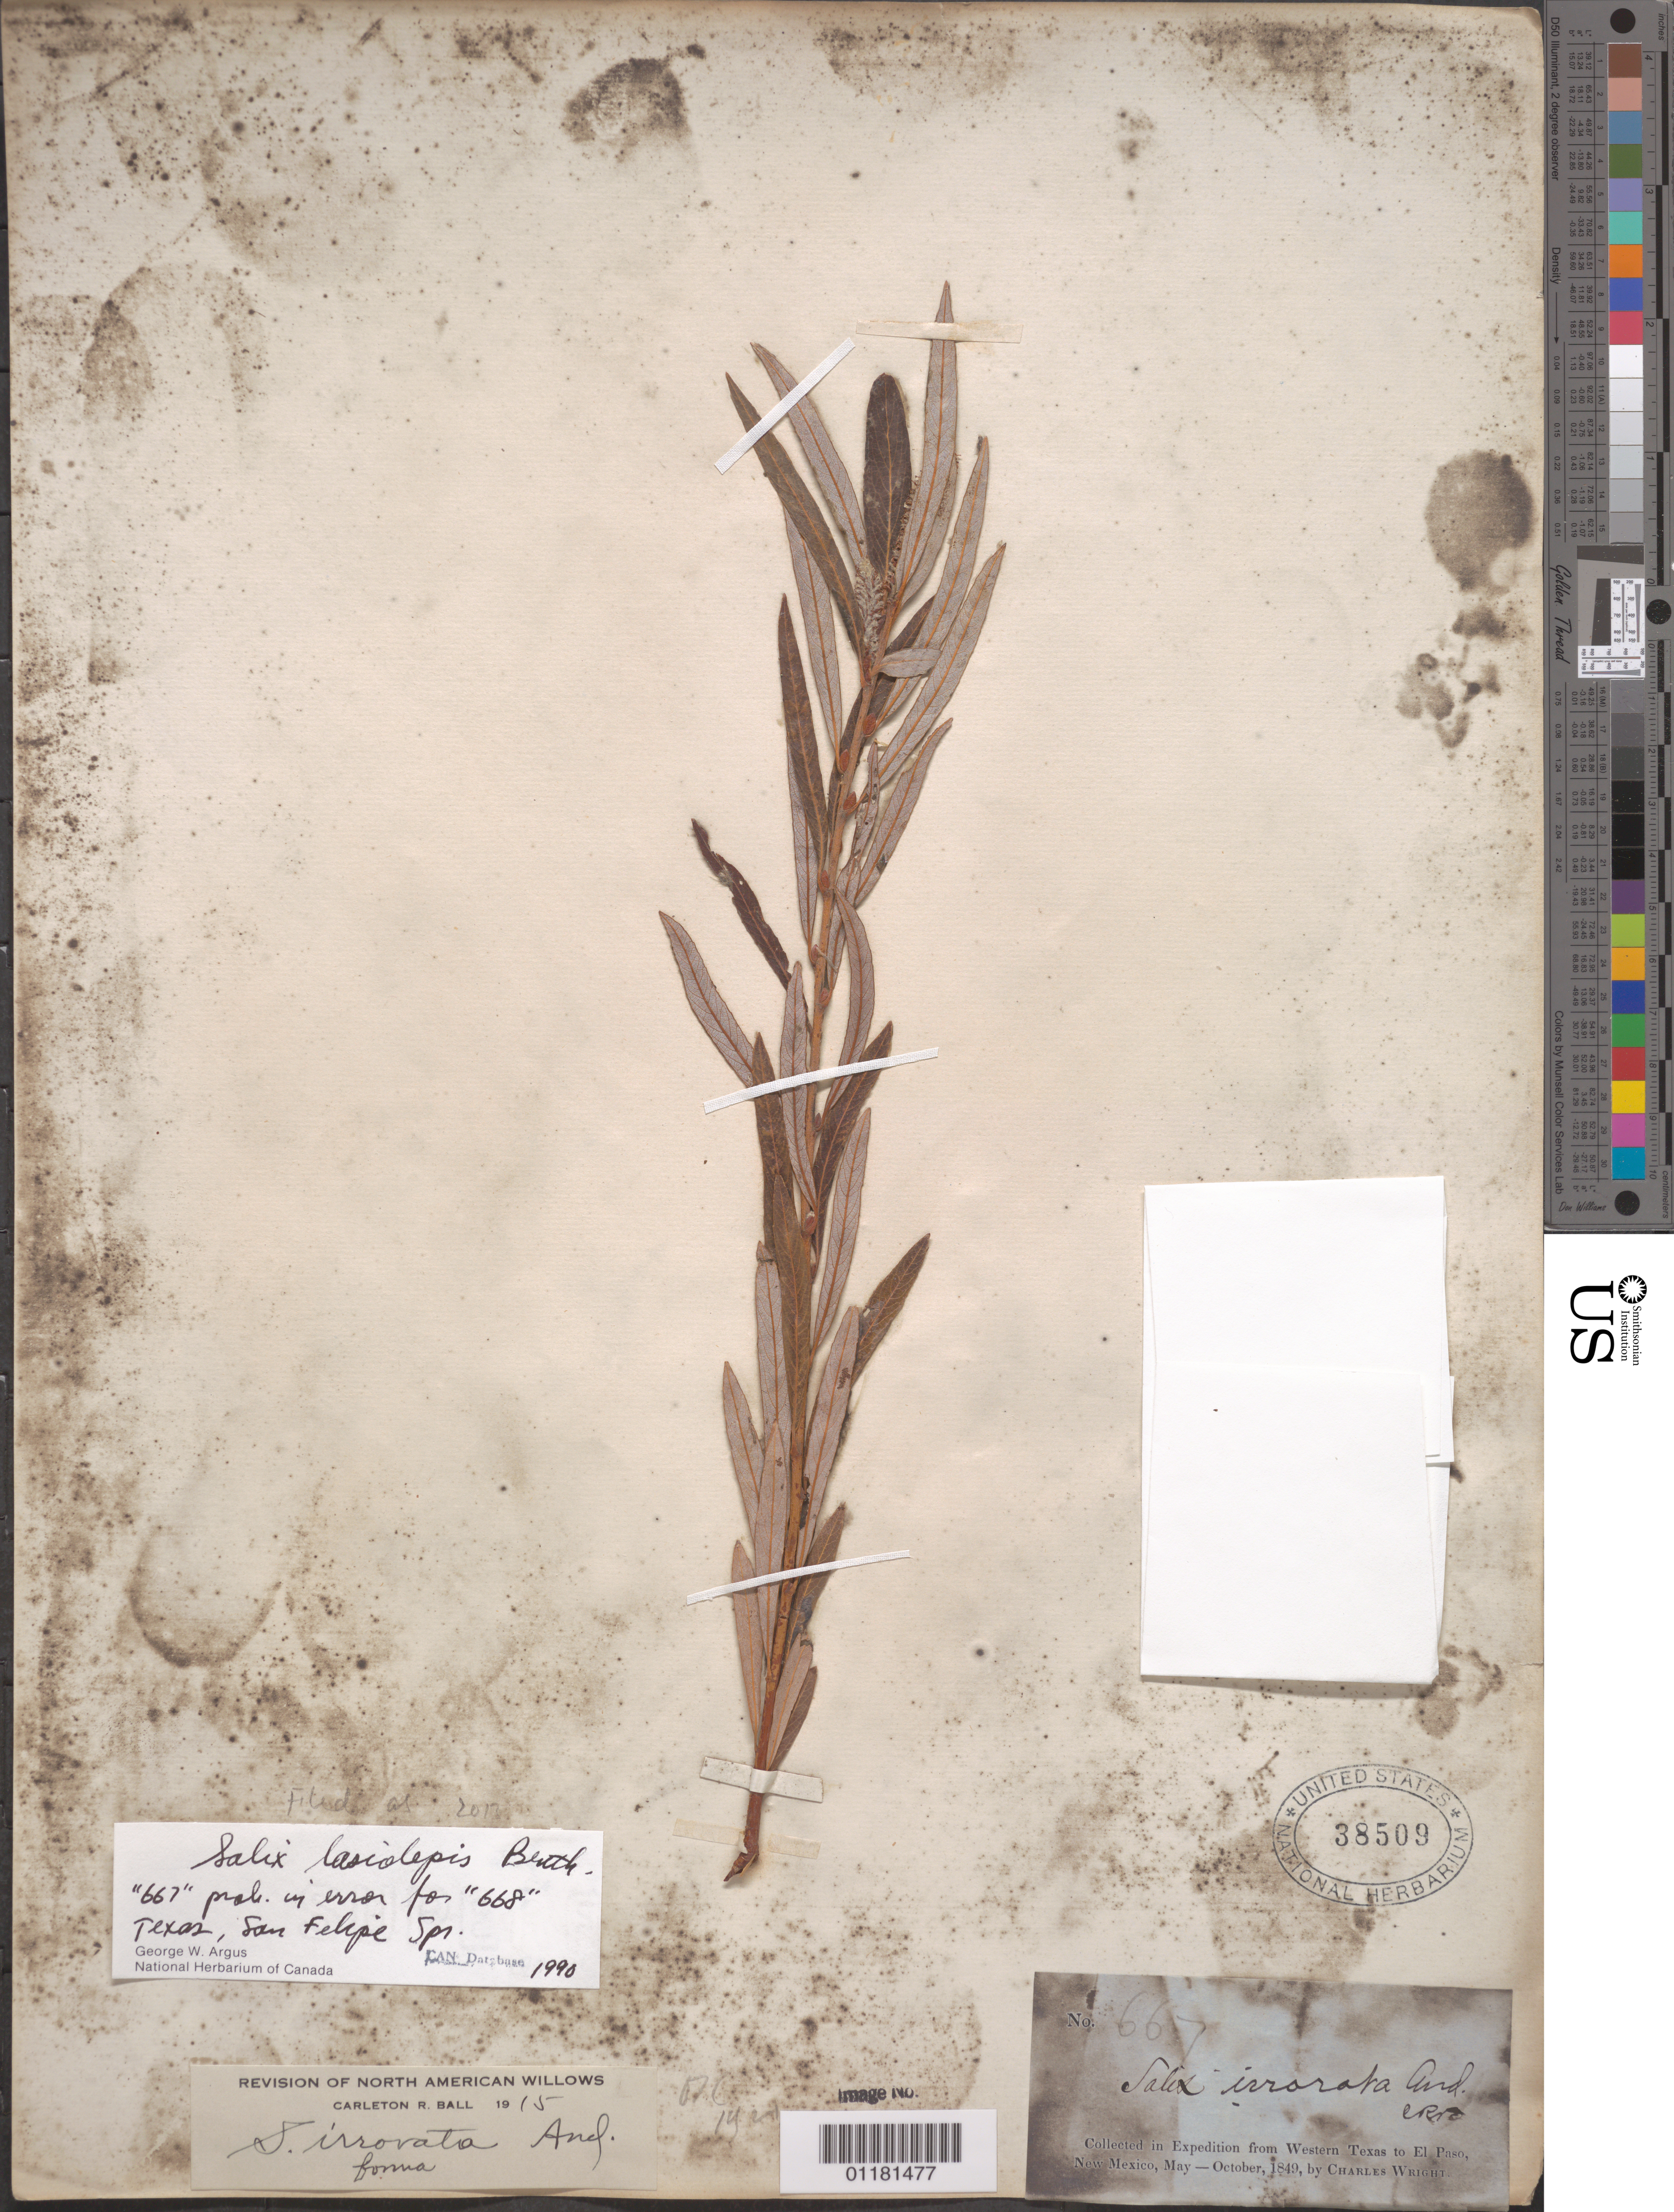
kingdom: Plantae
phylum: Tracheophyta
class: Magnoliopsida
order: Malpighiales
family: Salicaceae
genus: Salix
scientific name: Salix lasiolepis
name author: Benth.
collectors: C. Wright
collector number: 667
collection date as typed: May 1849 to -- Oct 1849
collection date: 1849-05/1849-10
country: United States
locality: Western Texas to El Paso, New Mexico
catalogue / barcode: US 38509